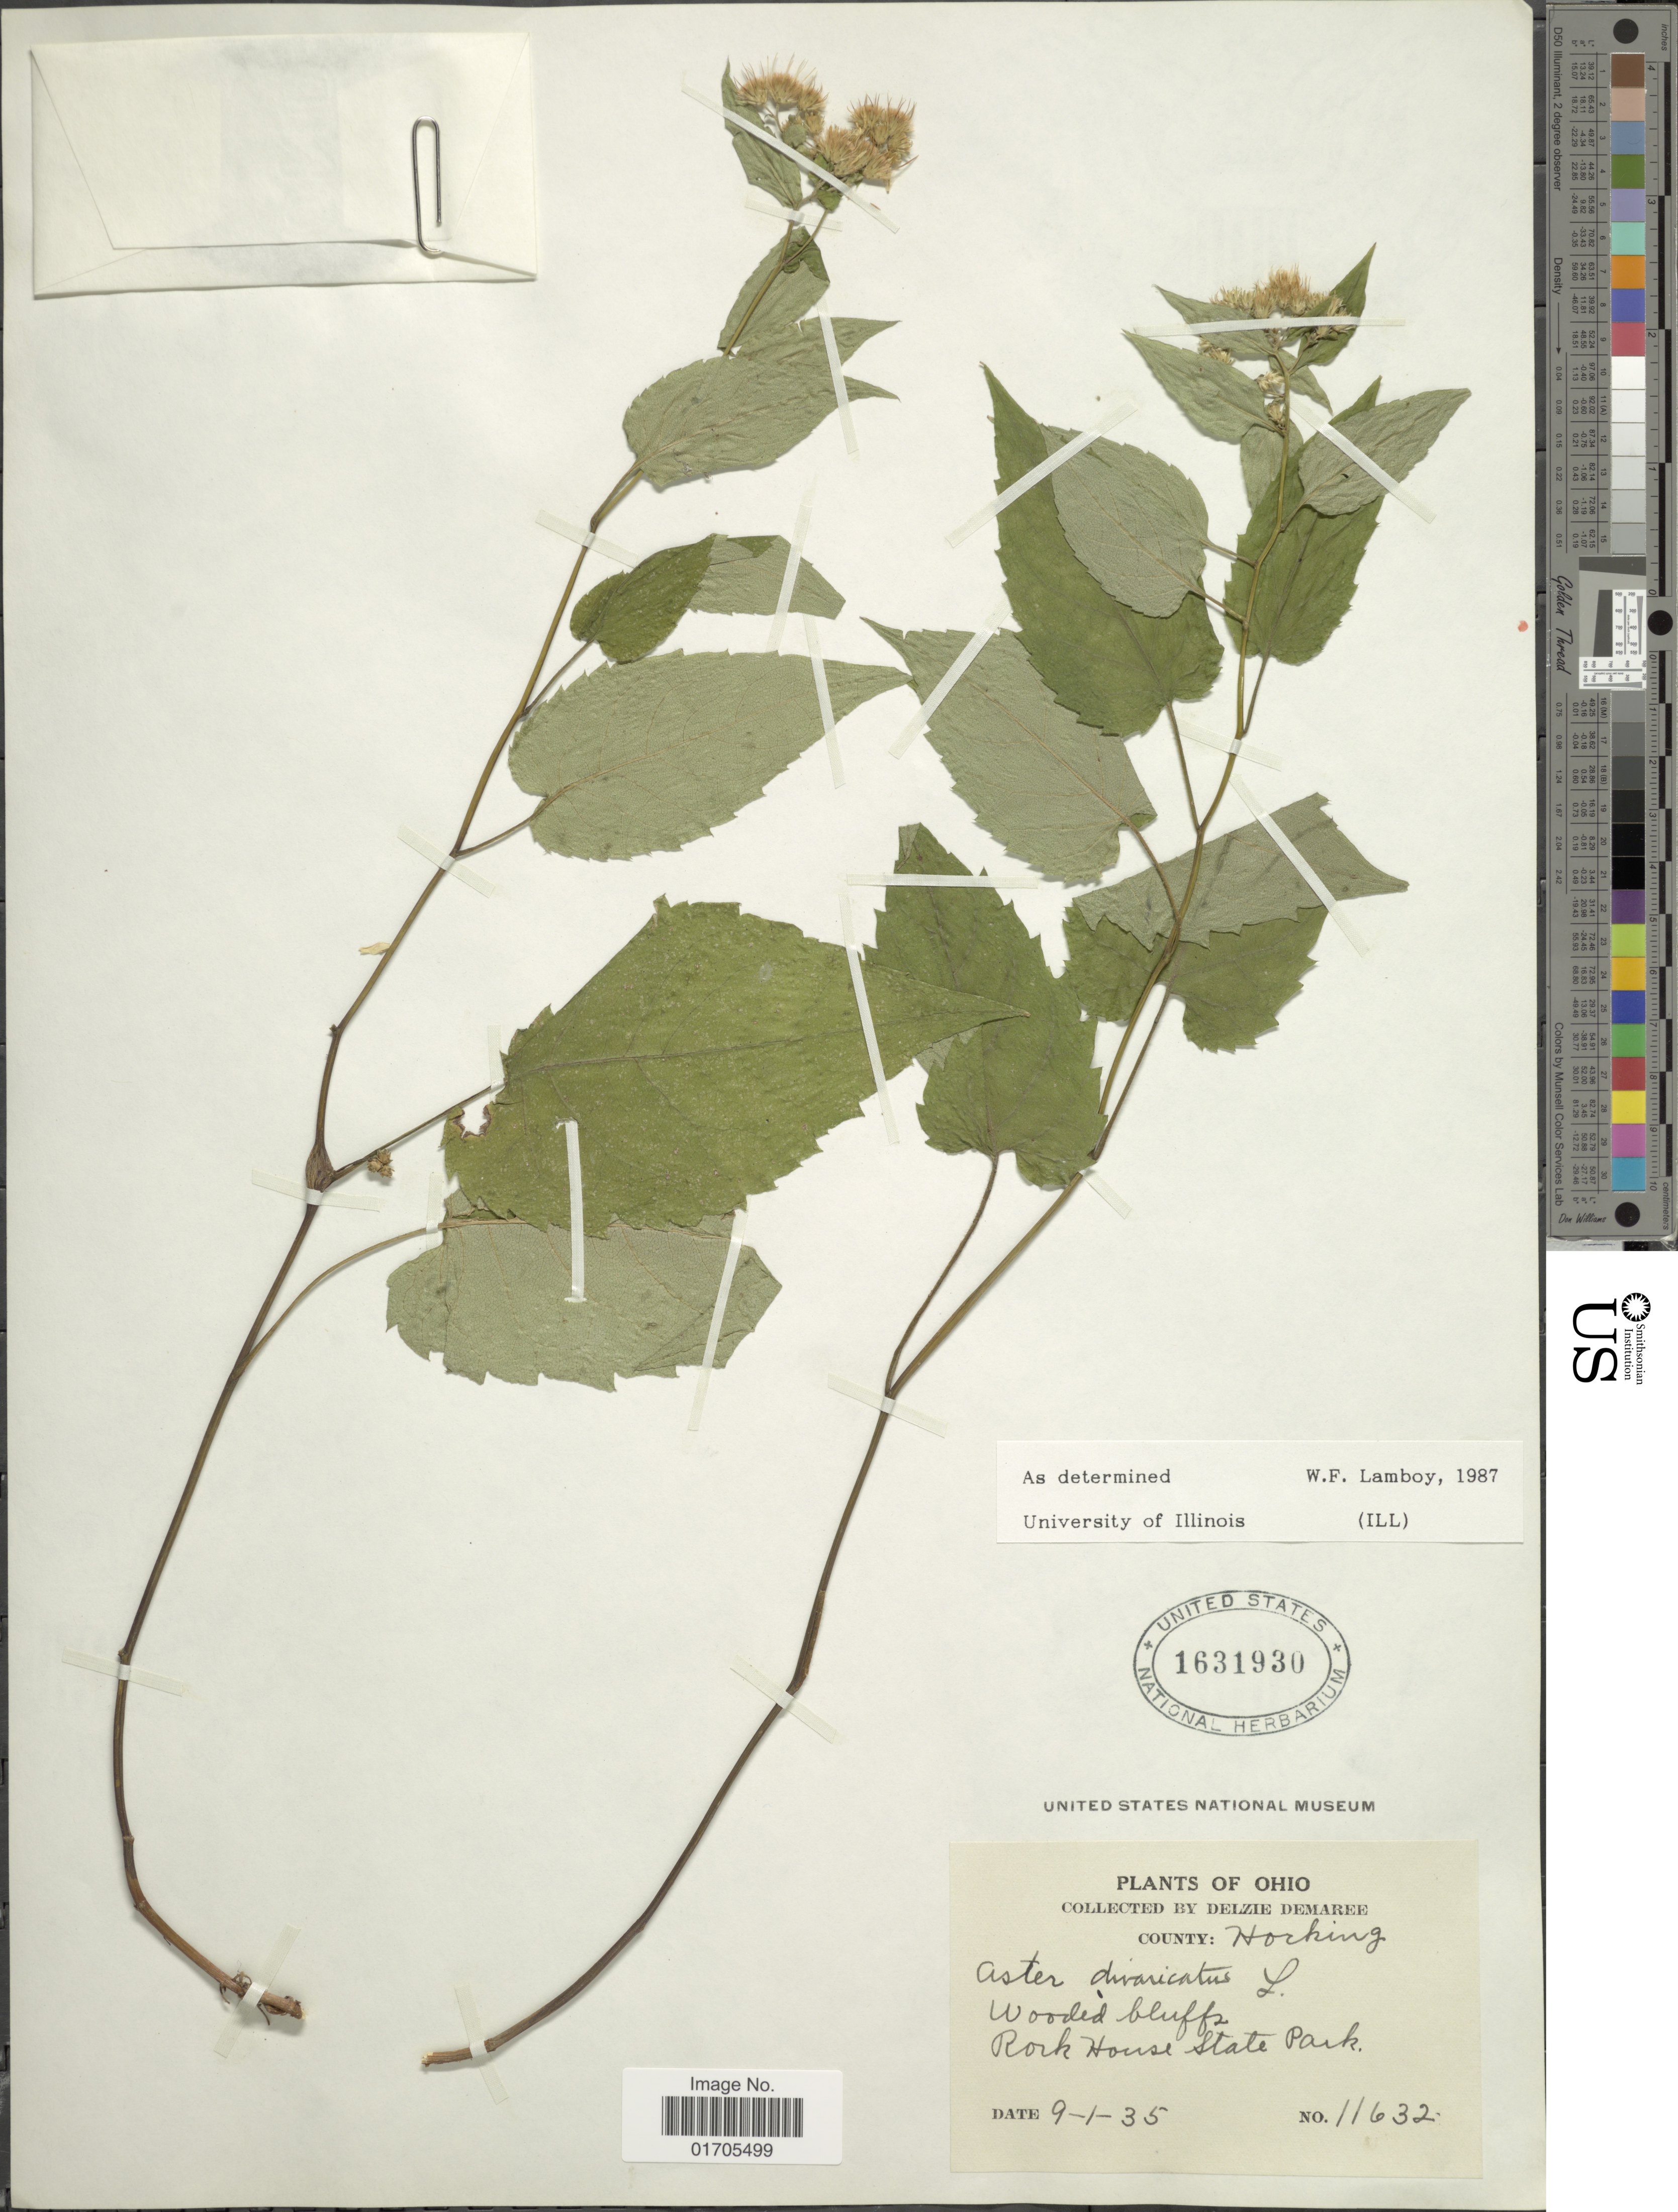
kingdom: Plantae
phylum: Tracheophyta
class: Magnoliopsida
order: Asterales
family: Asteraceae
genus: Eurybia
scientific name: Eurybia divaricata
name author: (L.) G.L. Nesom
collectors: D. Demaree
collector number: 11632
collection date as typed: Transcribed d/m/y: 1/9/35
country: United States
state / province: Ohio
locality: Ohio. County: Hocking. Wooded bluffs. Rock House State Park.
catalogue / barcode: US 1631930